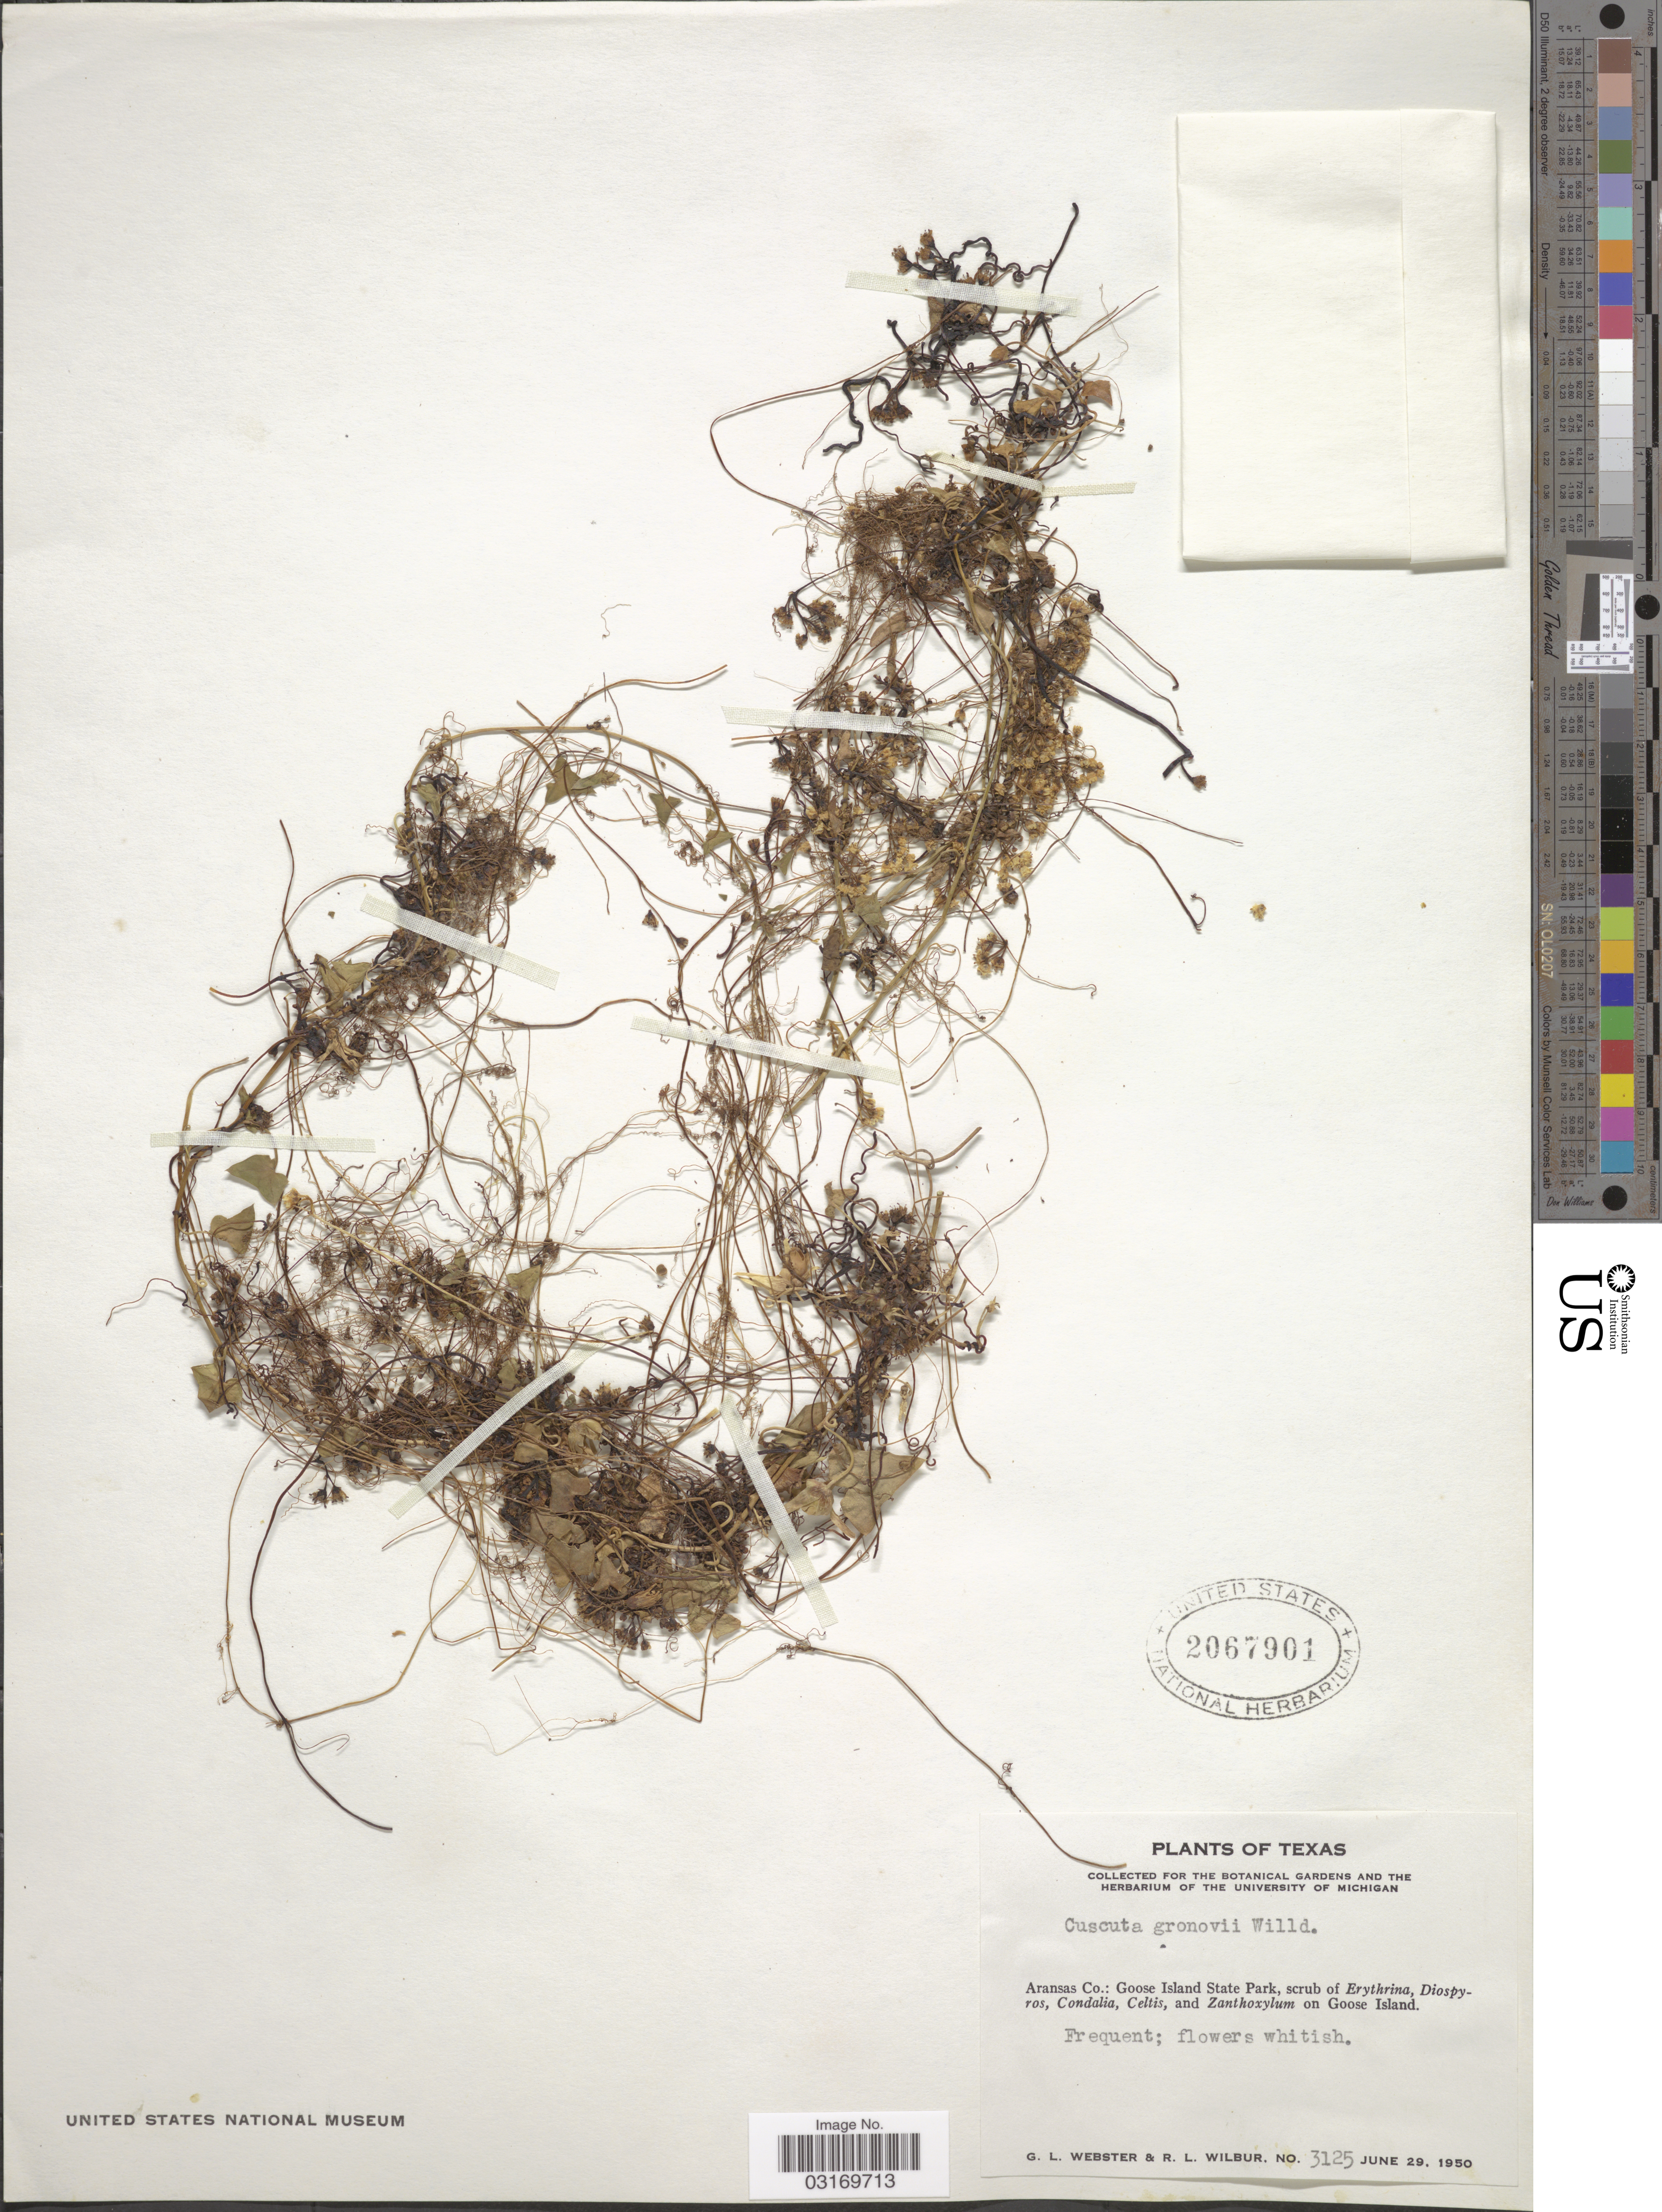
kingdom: Plantae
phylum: Tracheophyta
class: Magnoliopsida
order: Solanales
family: Convolvulaceae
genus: Cuscuta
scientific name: Cuscuta gronovii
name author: Willd. ex Schult.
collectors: G. L. Webster & R. L. Wilbur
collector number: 3125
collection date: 1950-06-29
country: United States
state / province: Texas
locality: Aransas Co.: Goose Island State Park, on Goose Island.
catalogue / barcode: US 2067901